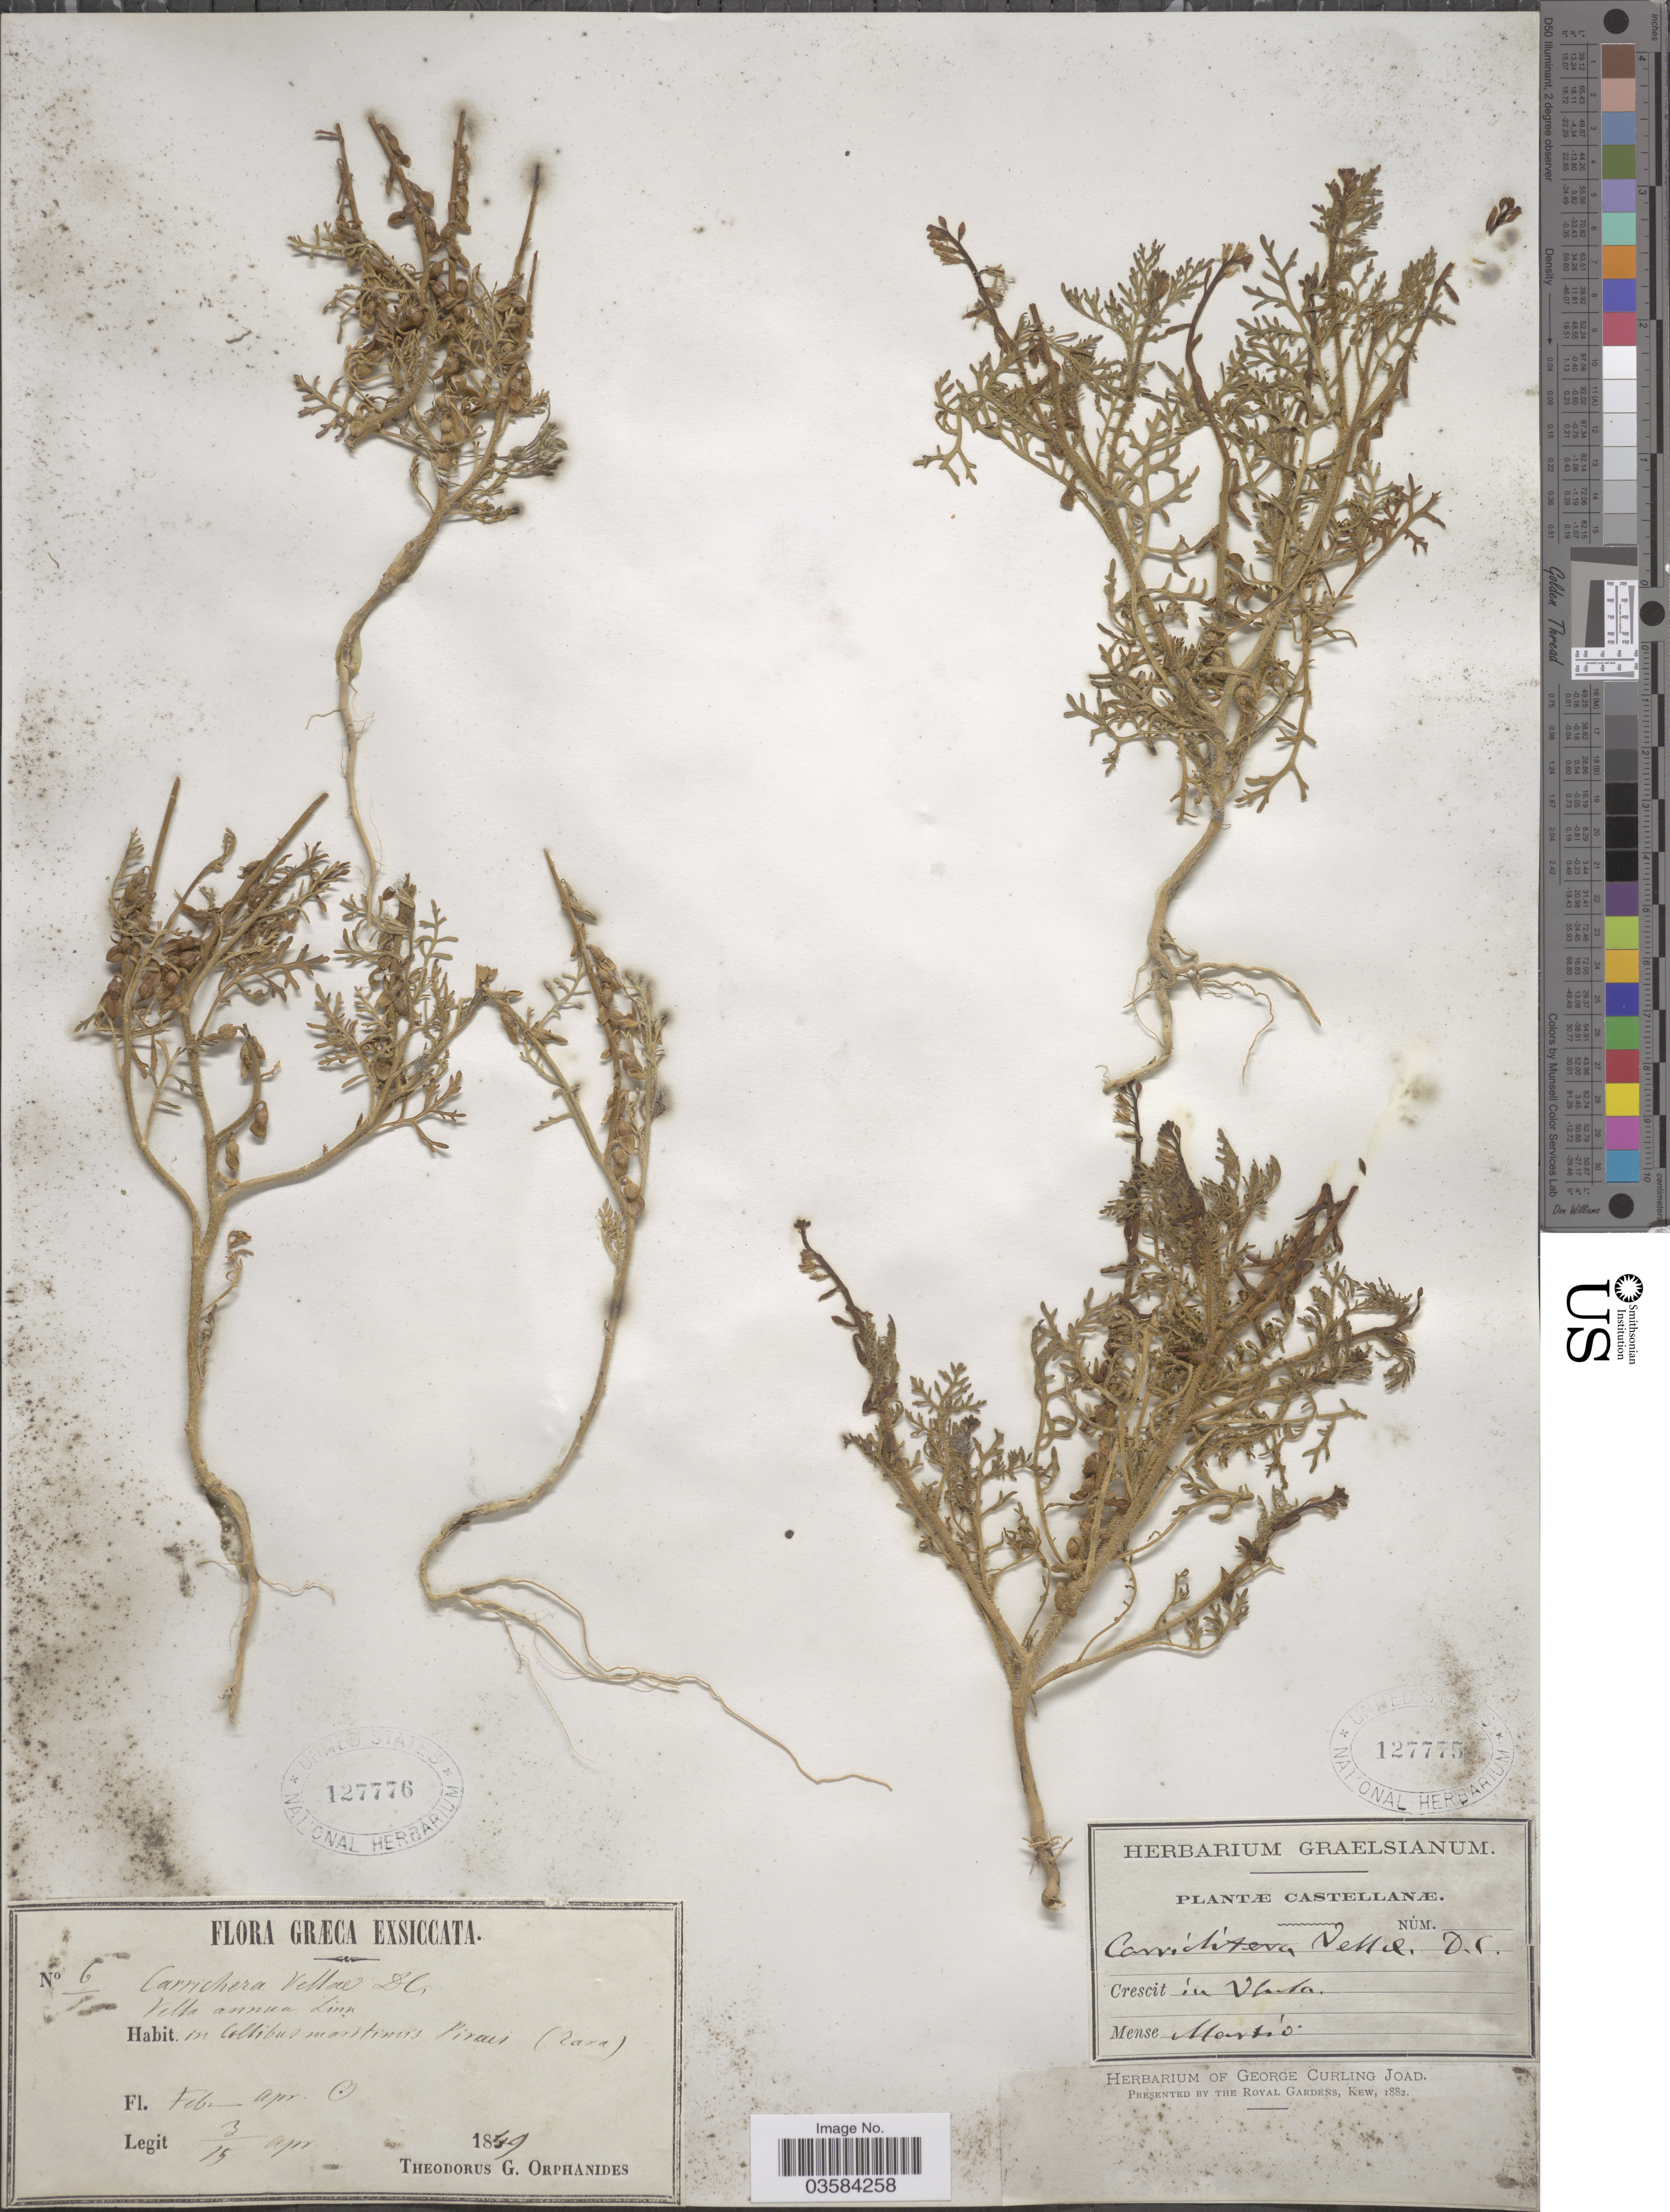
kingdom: Plantae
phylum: Tracheophyta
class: Magnoliopsida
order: Brassicales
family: Brassicaceae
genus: Carrichtera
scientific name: Carrichtera vellae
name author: DC.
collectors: T. G. Orphanides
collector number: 6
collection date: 1849-04-03/1849-04-15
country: Greece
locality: In collibus martimis Piraei.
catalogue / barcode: US 127776